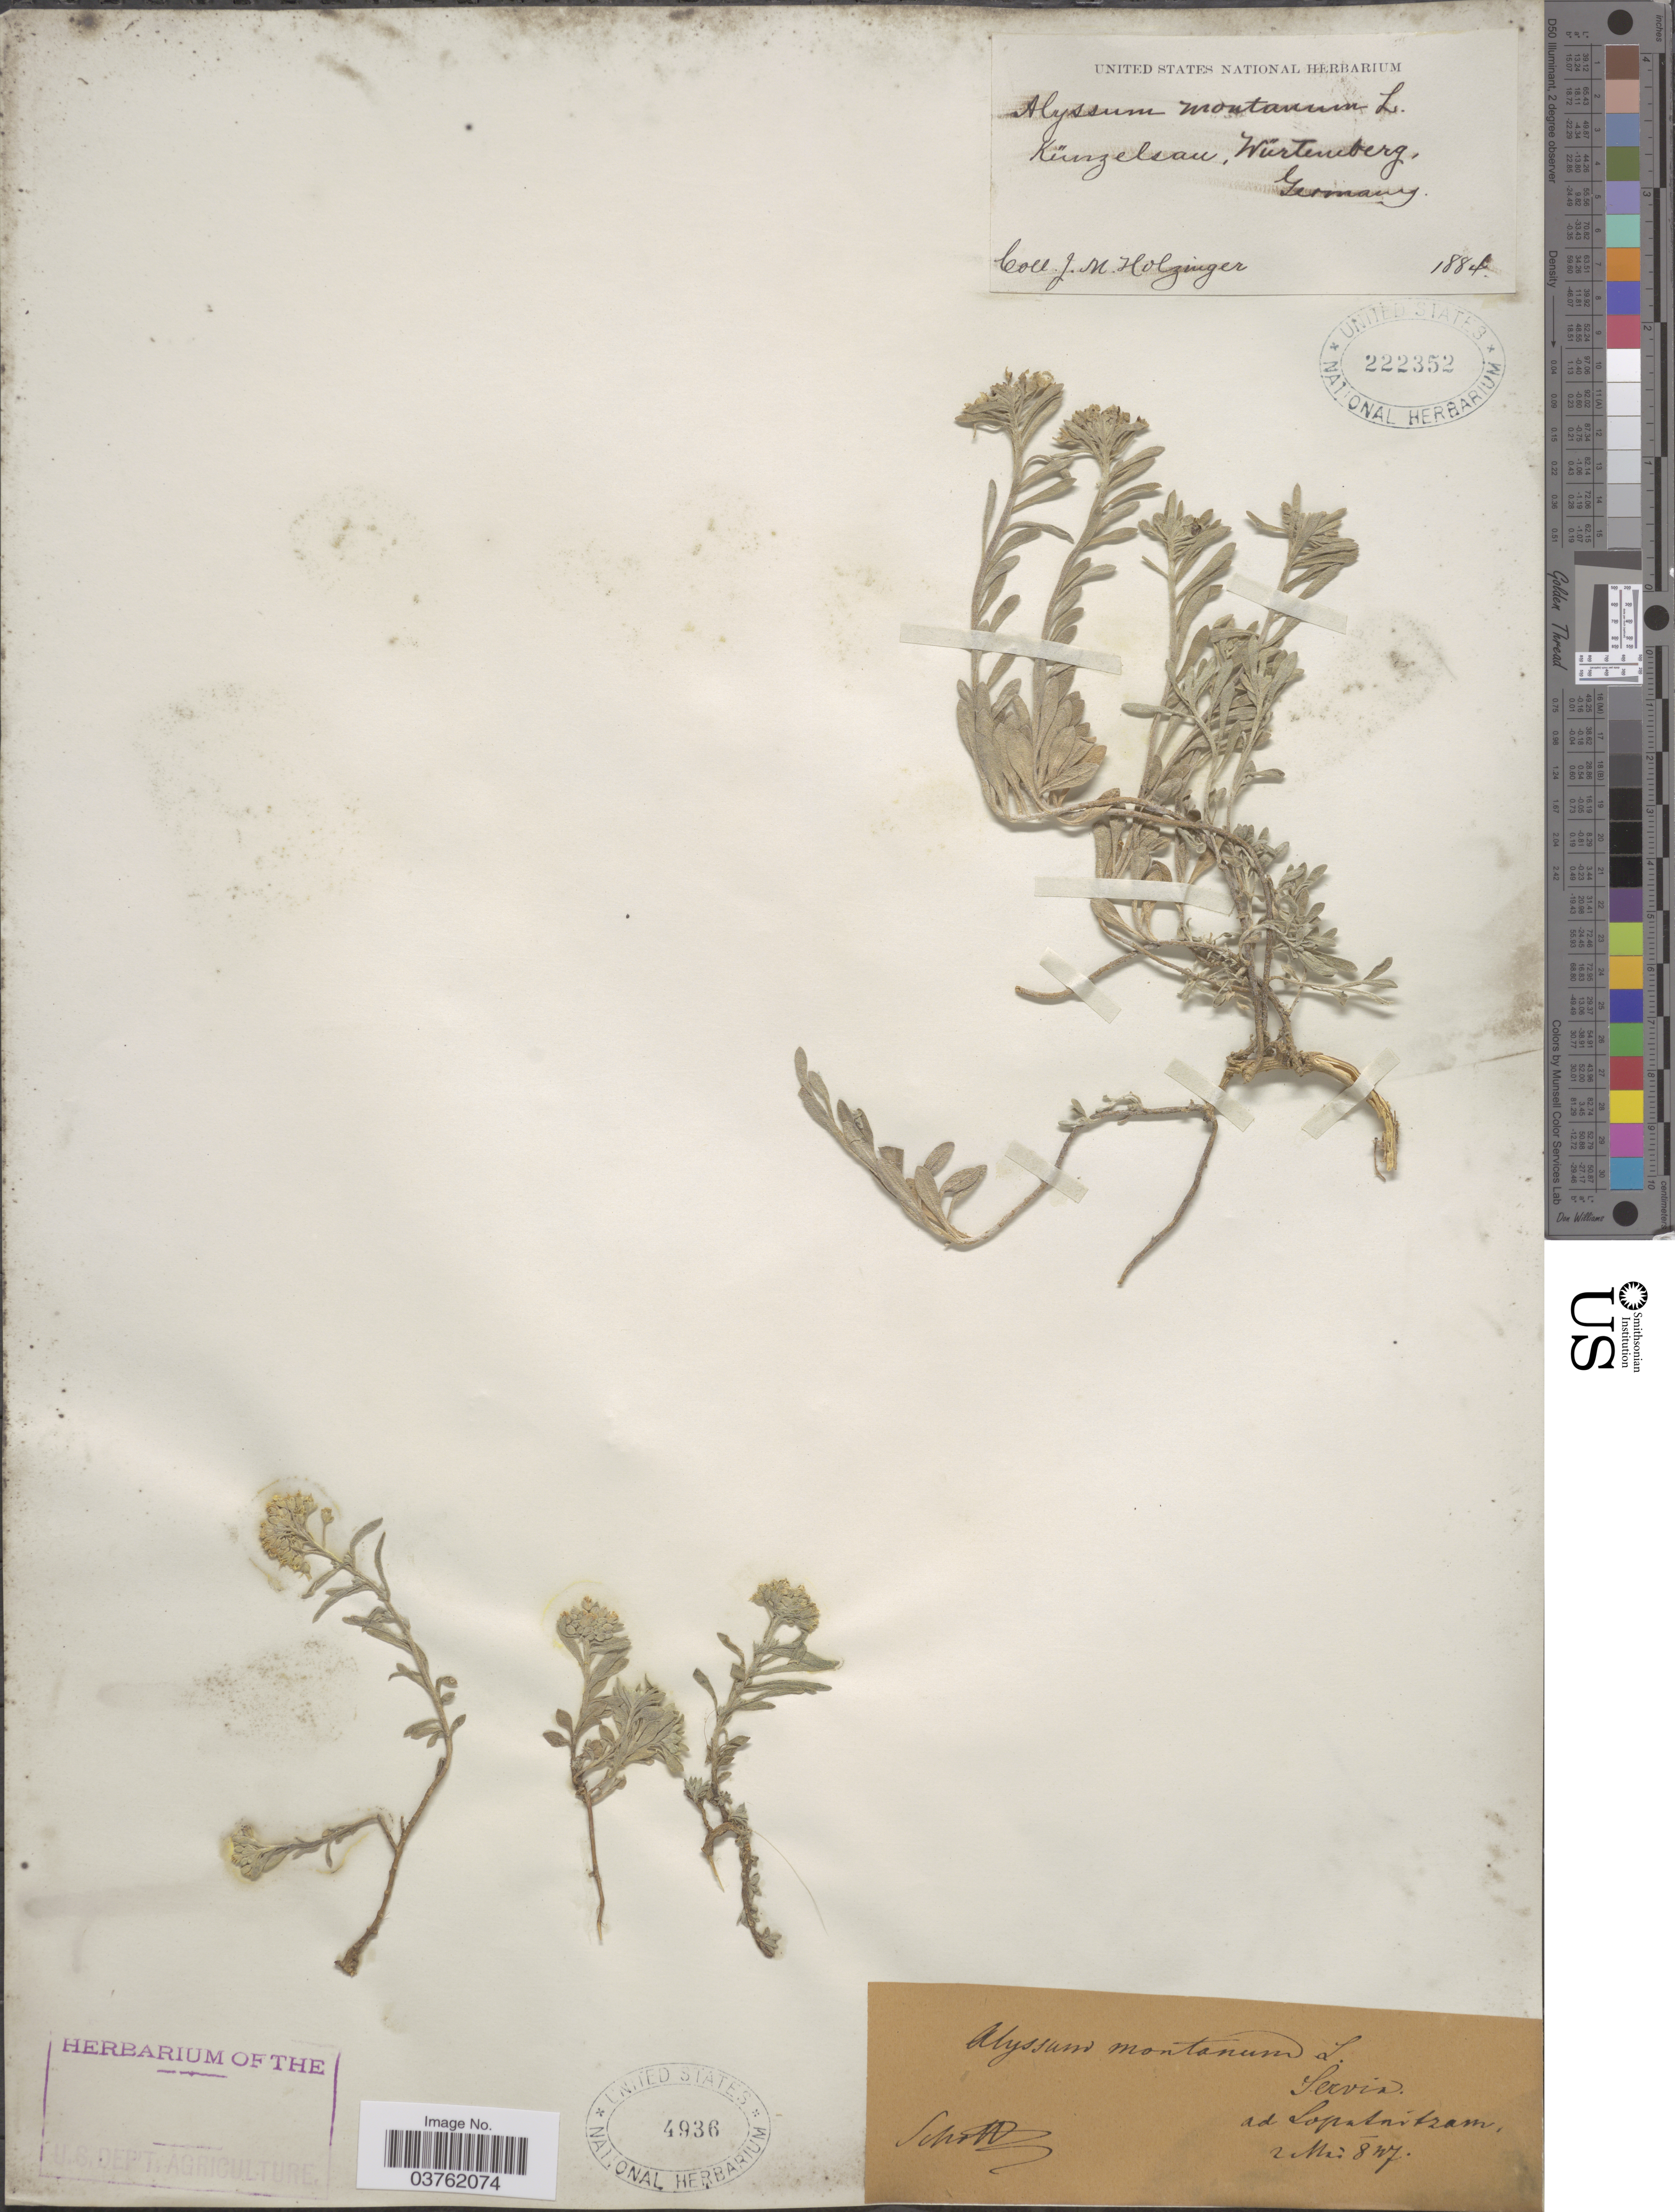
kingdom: Plantae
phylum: Tracheophyta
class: Magnoliopsida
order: Brassicales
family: Brassicaceae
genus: Alyssum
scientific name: Alyssum montanum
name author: L.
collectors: J. M. Holzinger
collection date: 1884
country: Germany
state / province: Baden-Württemberg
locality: Künzelsau, Würtemberg.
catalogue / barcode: US 222352